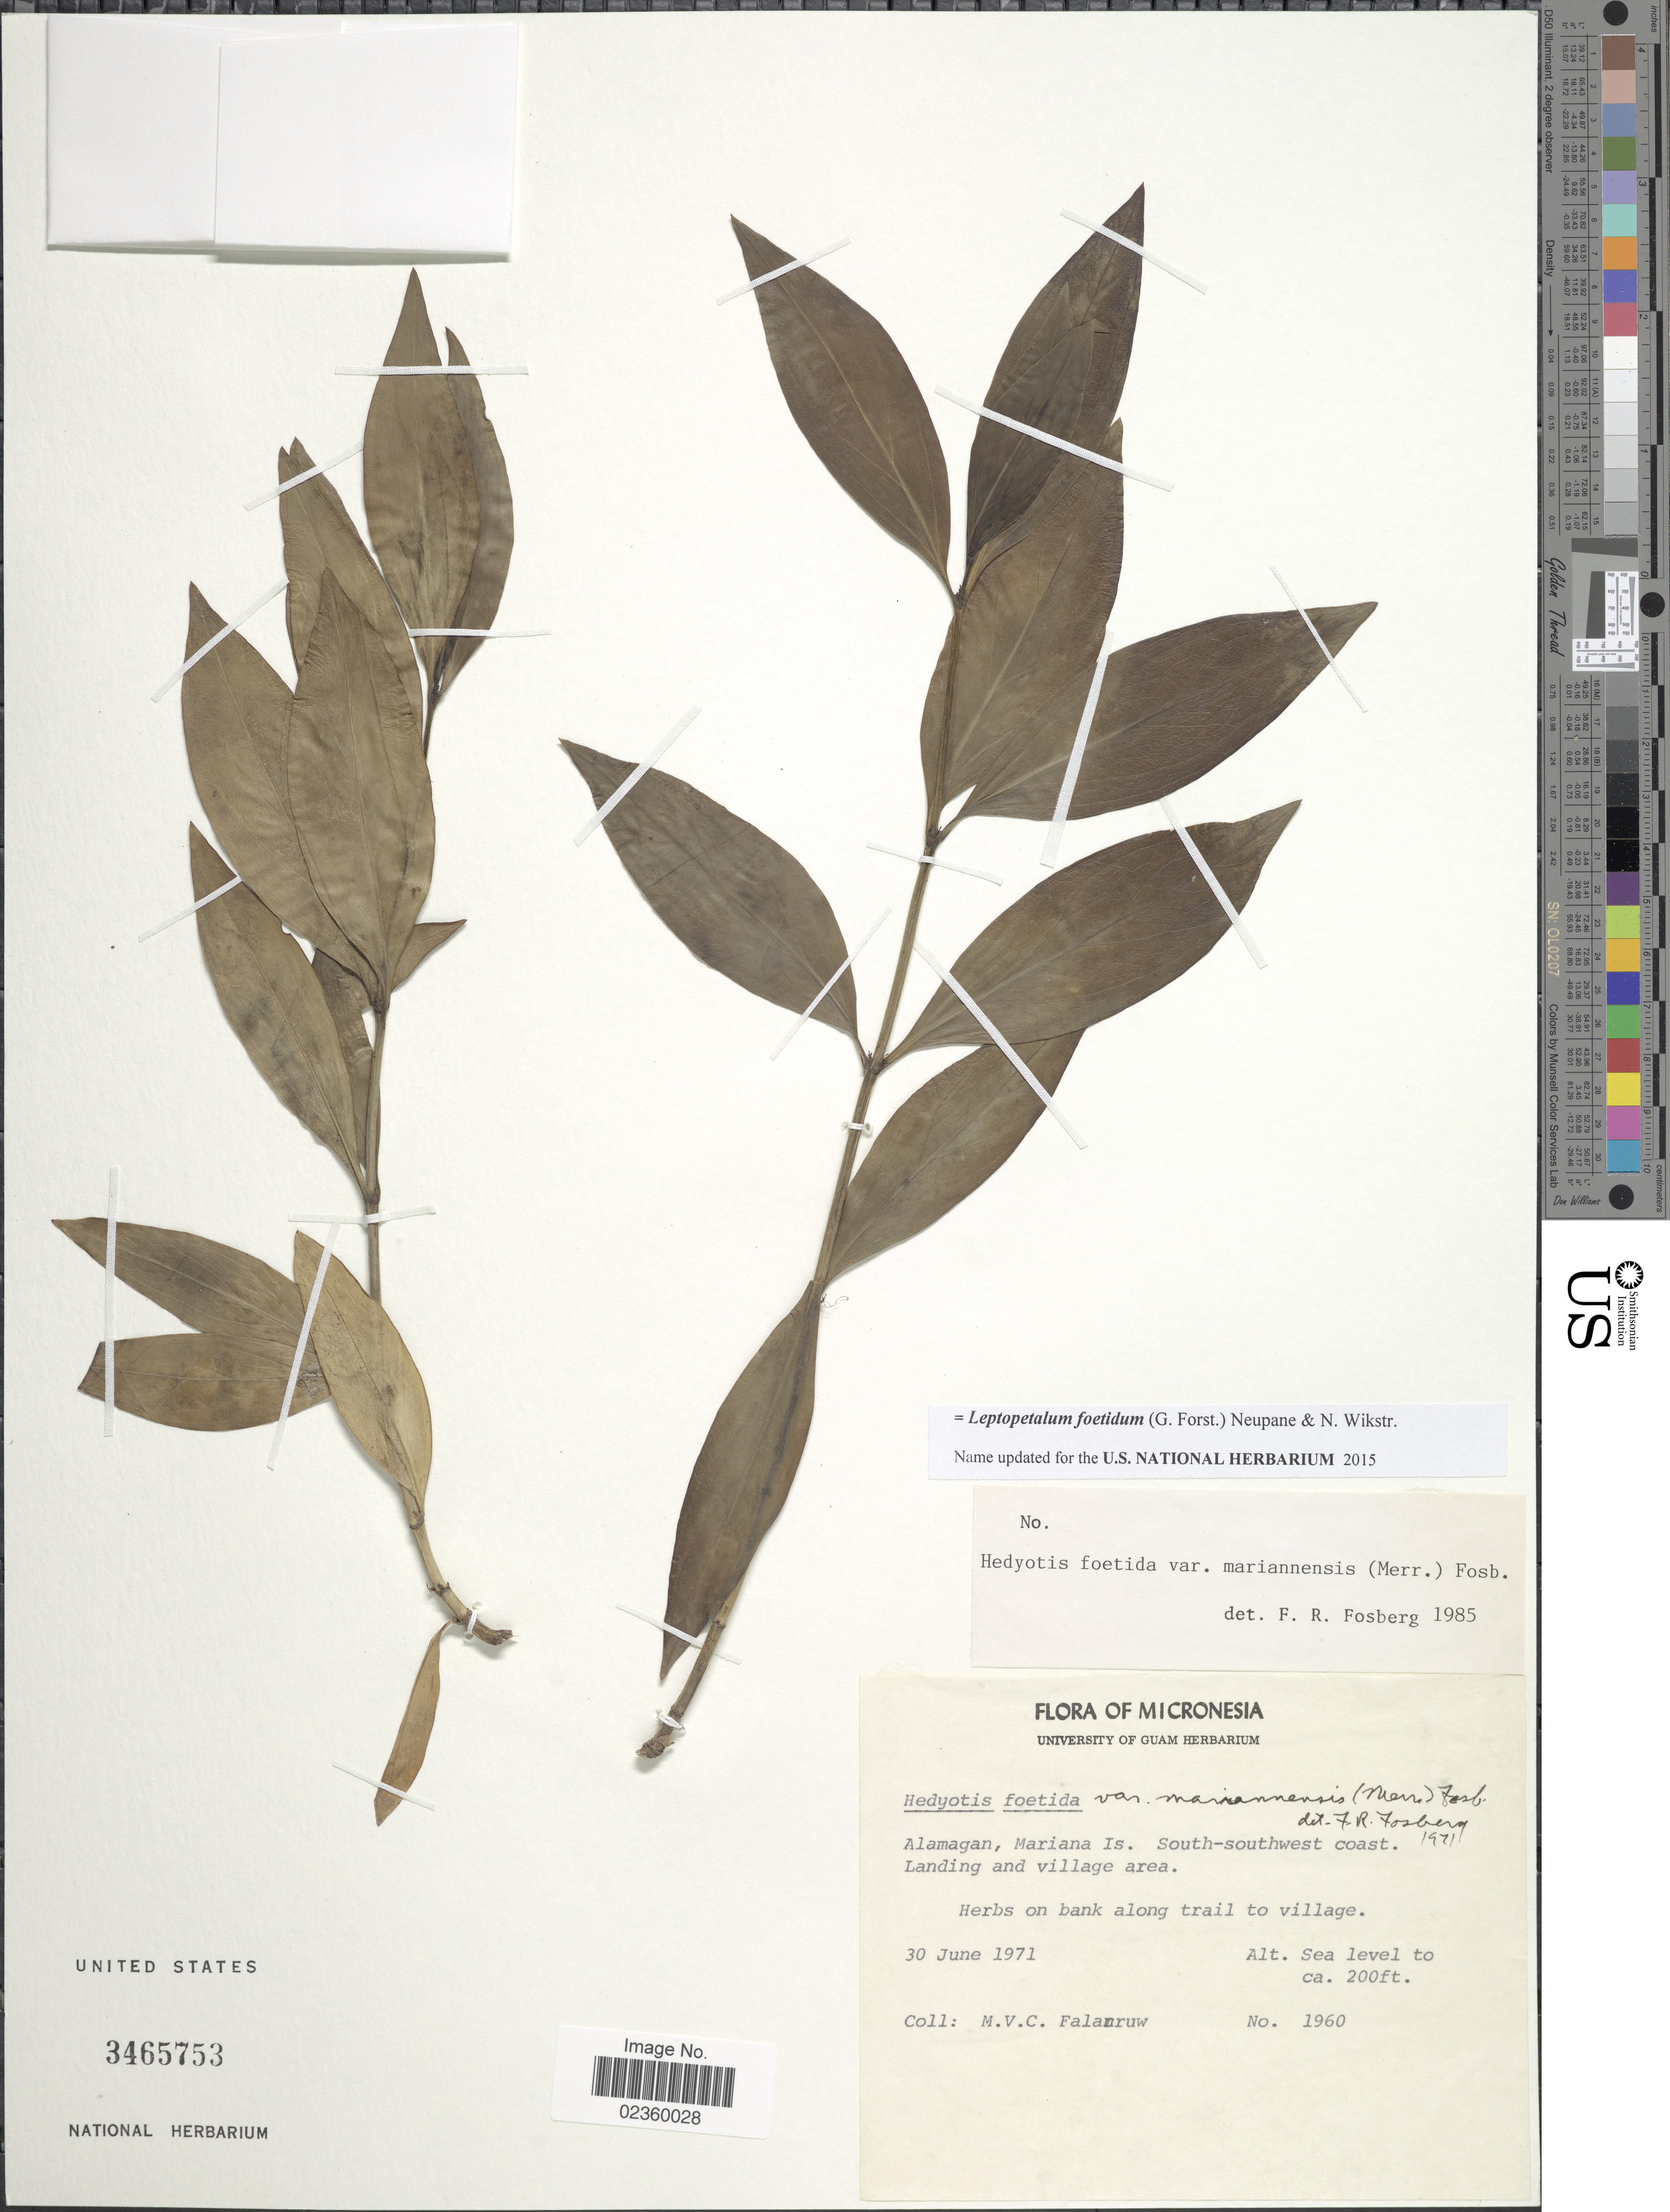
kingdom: Plantae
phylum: Tracheophyta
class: Magnoliopsida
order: Gentianales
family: Rubiaceae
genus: Leptopetalum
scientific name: Leptopetalum foetidum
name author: (G. Forst.) Neupane & N. Wikstr.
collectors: M. V. Falanruw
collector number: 1960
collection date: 1971-06-30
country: Northern Mariana Islands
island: Alamagan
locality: Alamagan, Mariana Is. South-southwest coast. Landing and village area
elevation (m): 0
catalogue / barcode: US 3465753